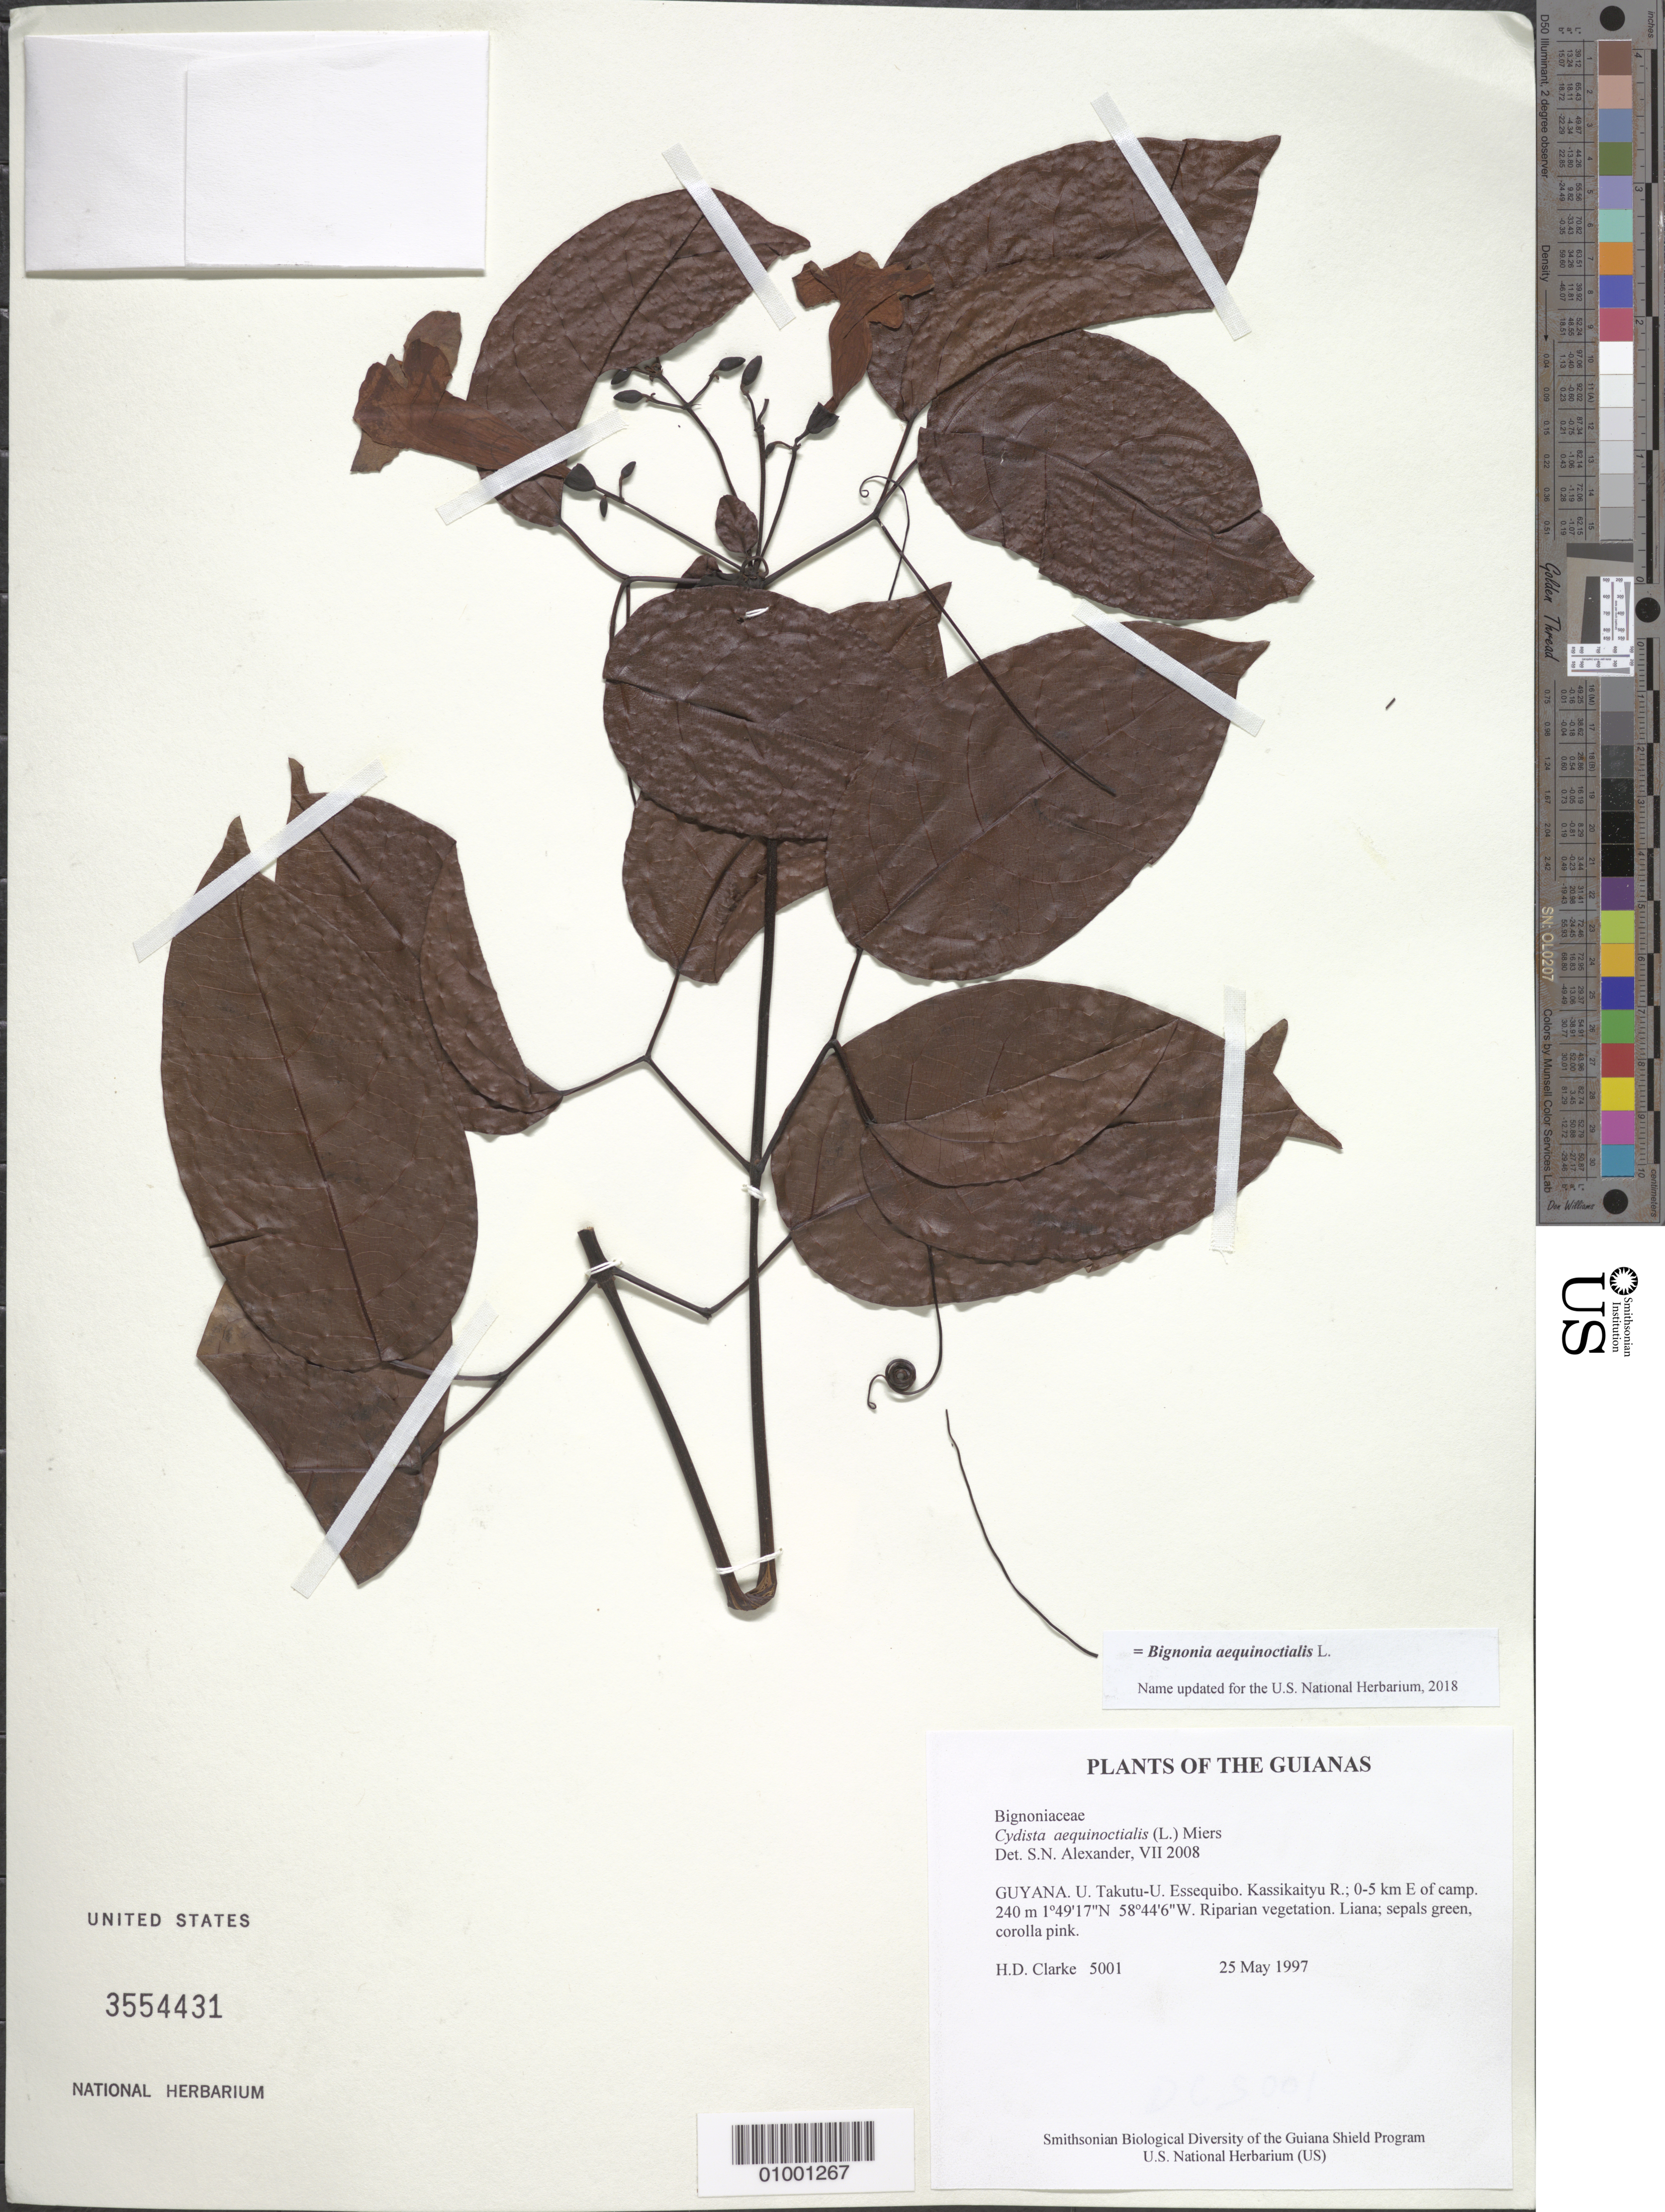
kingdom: Plantae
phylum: Tracheophyta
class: Magnoliopsida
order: Lamiales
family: Bignoniaceae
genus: Bignonia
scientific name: Bignonia aequinoctialis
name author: L.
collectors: H. D. Clarke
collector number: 5001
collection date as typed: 25 May 1997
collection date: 1997-05-25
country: Guyana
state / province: U. Takutu-U. Essequibo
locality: Kassikaityu R.; 0-5 km E of camp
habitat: Riparian vegetation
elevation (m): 240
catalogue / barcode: US 3554431